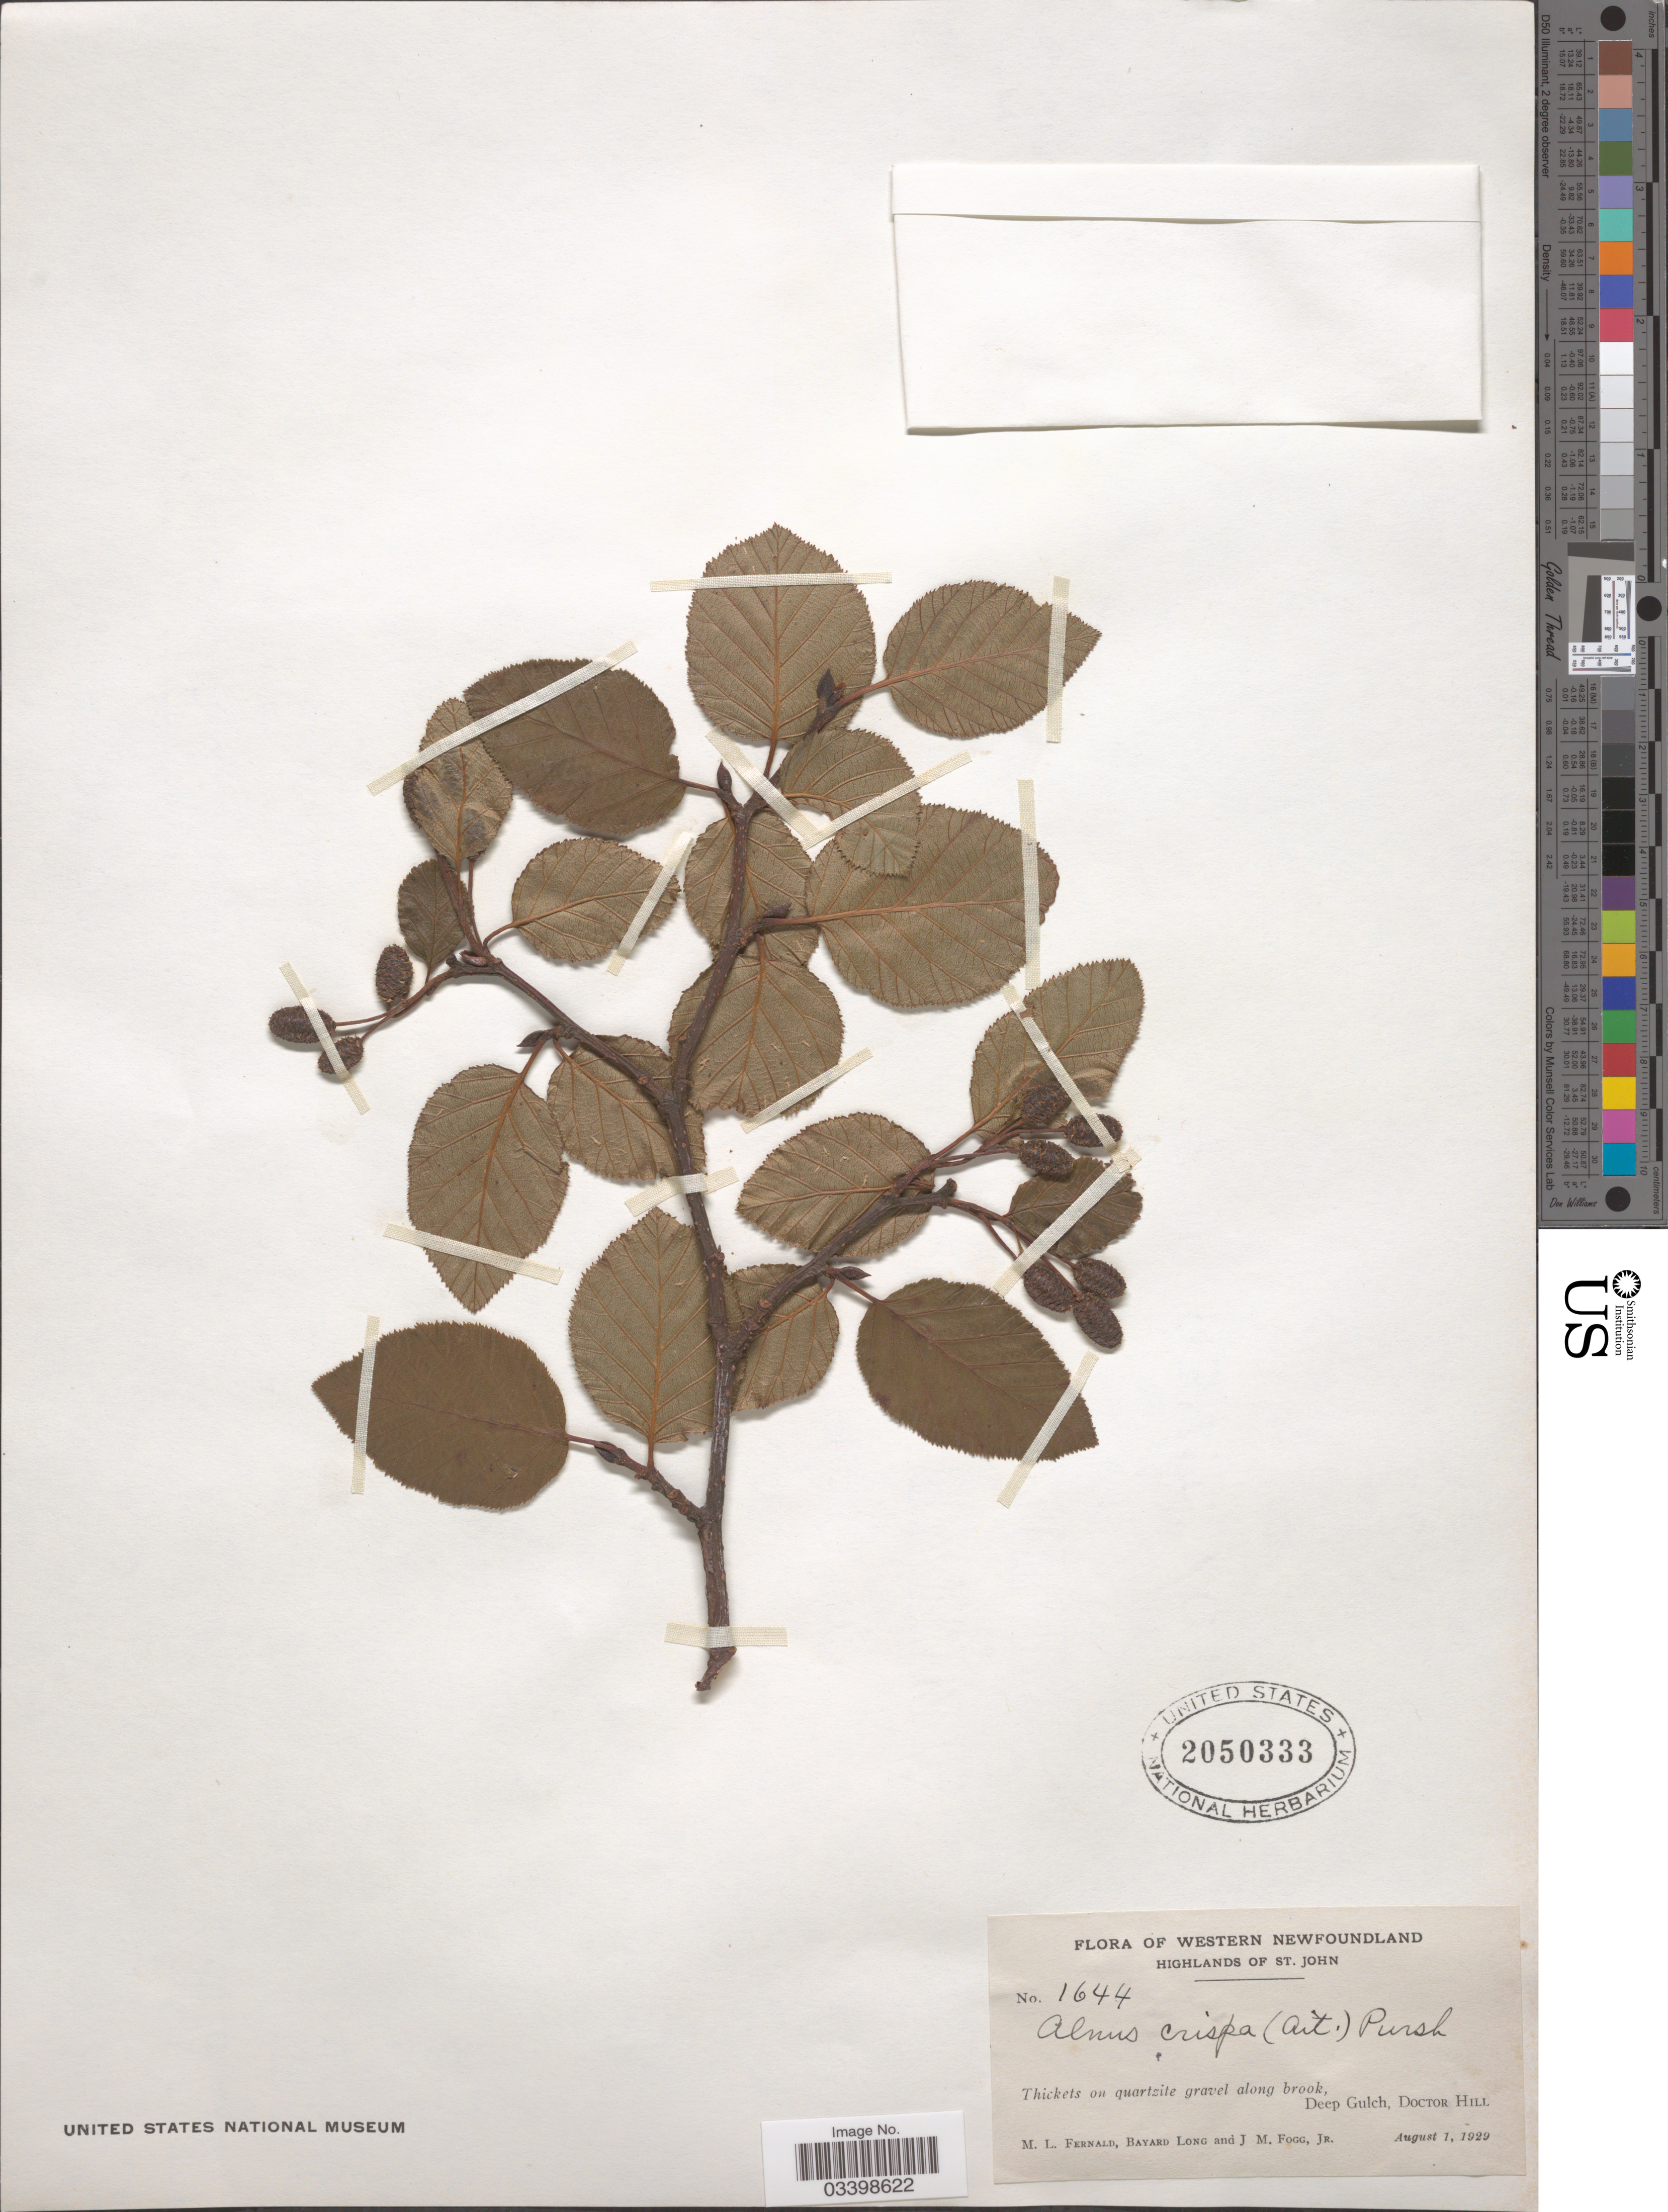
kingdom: Plantae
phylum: Tracheophyta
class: Magnoliopsida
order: Fagales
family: Betulaceae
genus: Alnus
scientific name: Alnus viridis subsp. crispa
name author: (Aiton) Turrill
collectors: M. L. Fernald, B. Long & J. Fogg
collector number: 1644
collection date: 1929-08-01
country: Canada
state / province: Newfoundland and Labrador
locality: Western Newfoundland. Highlands of St. John. Deep Gulch, Doctor Hill.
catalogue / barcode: US 2050333